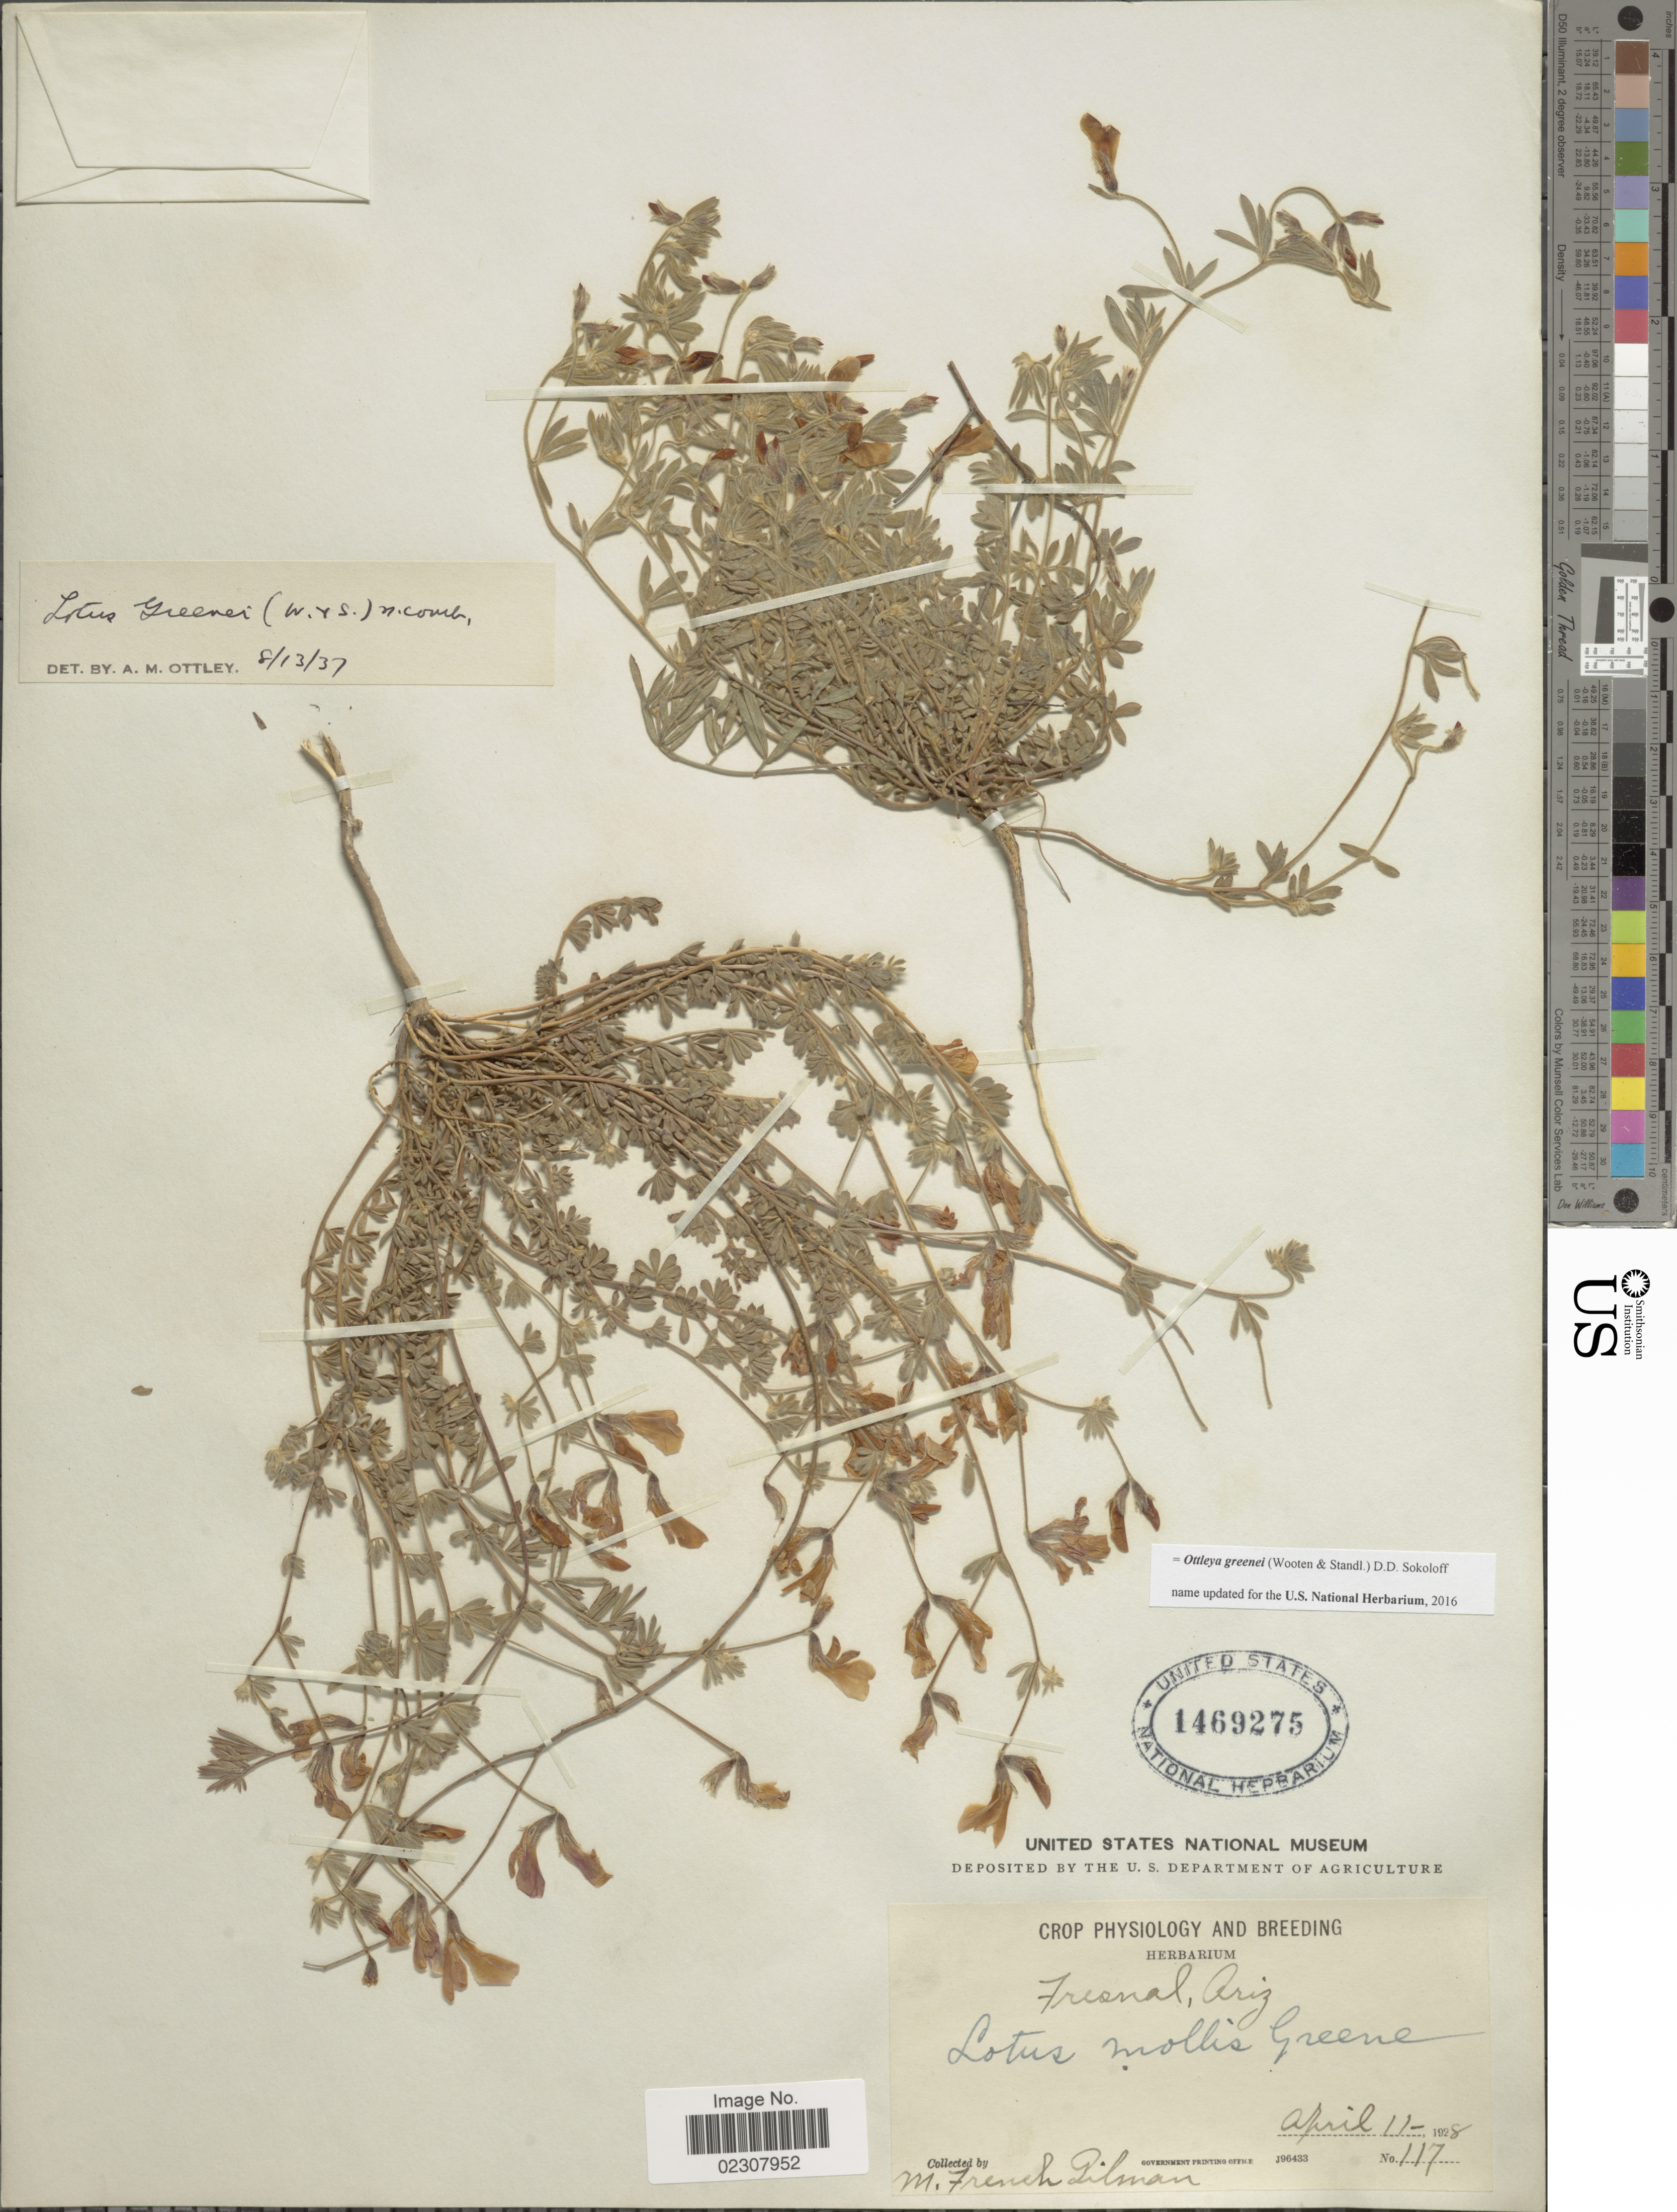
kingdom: Plantae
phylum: Tracheophyta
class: Magnoliopsida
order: Fabales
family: Fabaceae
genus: Ottleya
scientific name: Ottleya greenei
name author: (Wooten & Standl.) D.D. Sokoloff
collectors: M. F. Gilman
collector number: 117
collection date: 1928-04-11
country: United States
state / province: Arizona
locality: Fresnal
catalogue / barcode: US 1469275